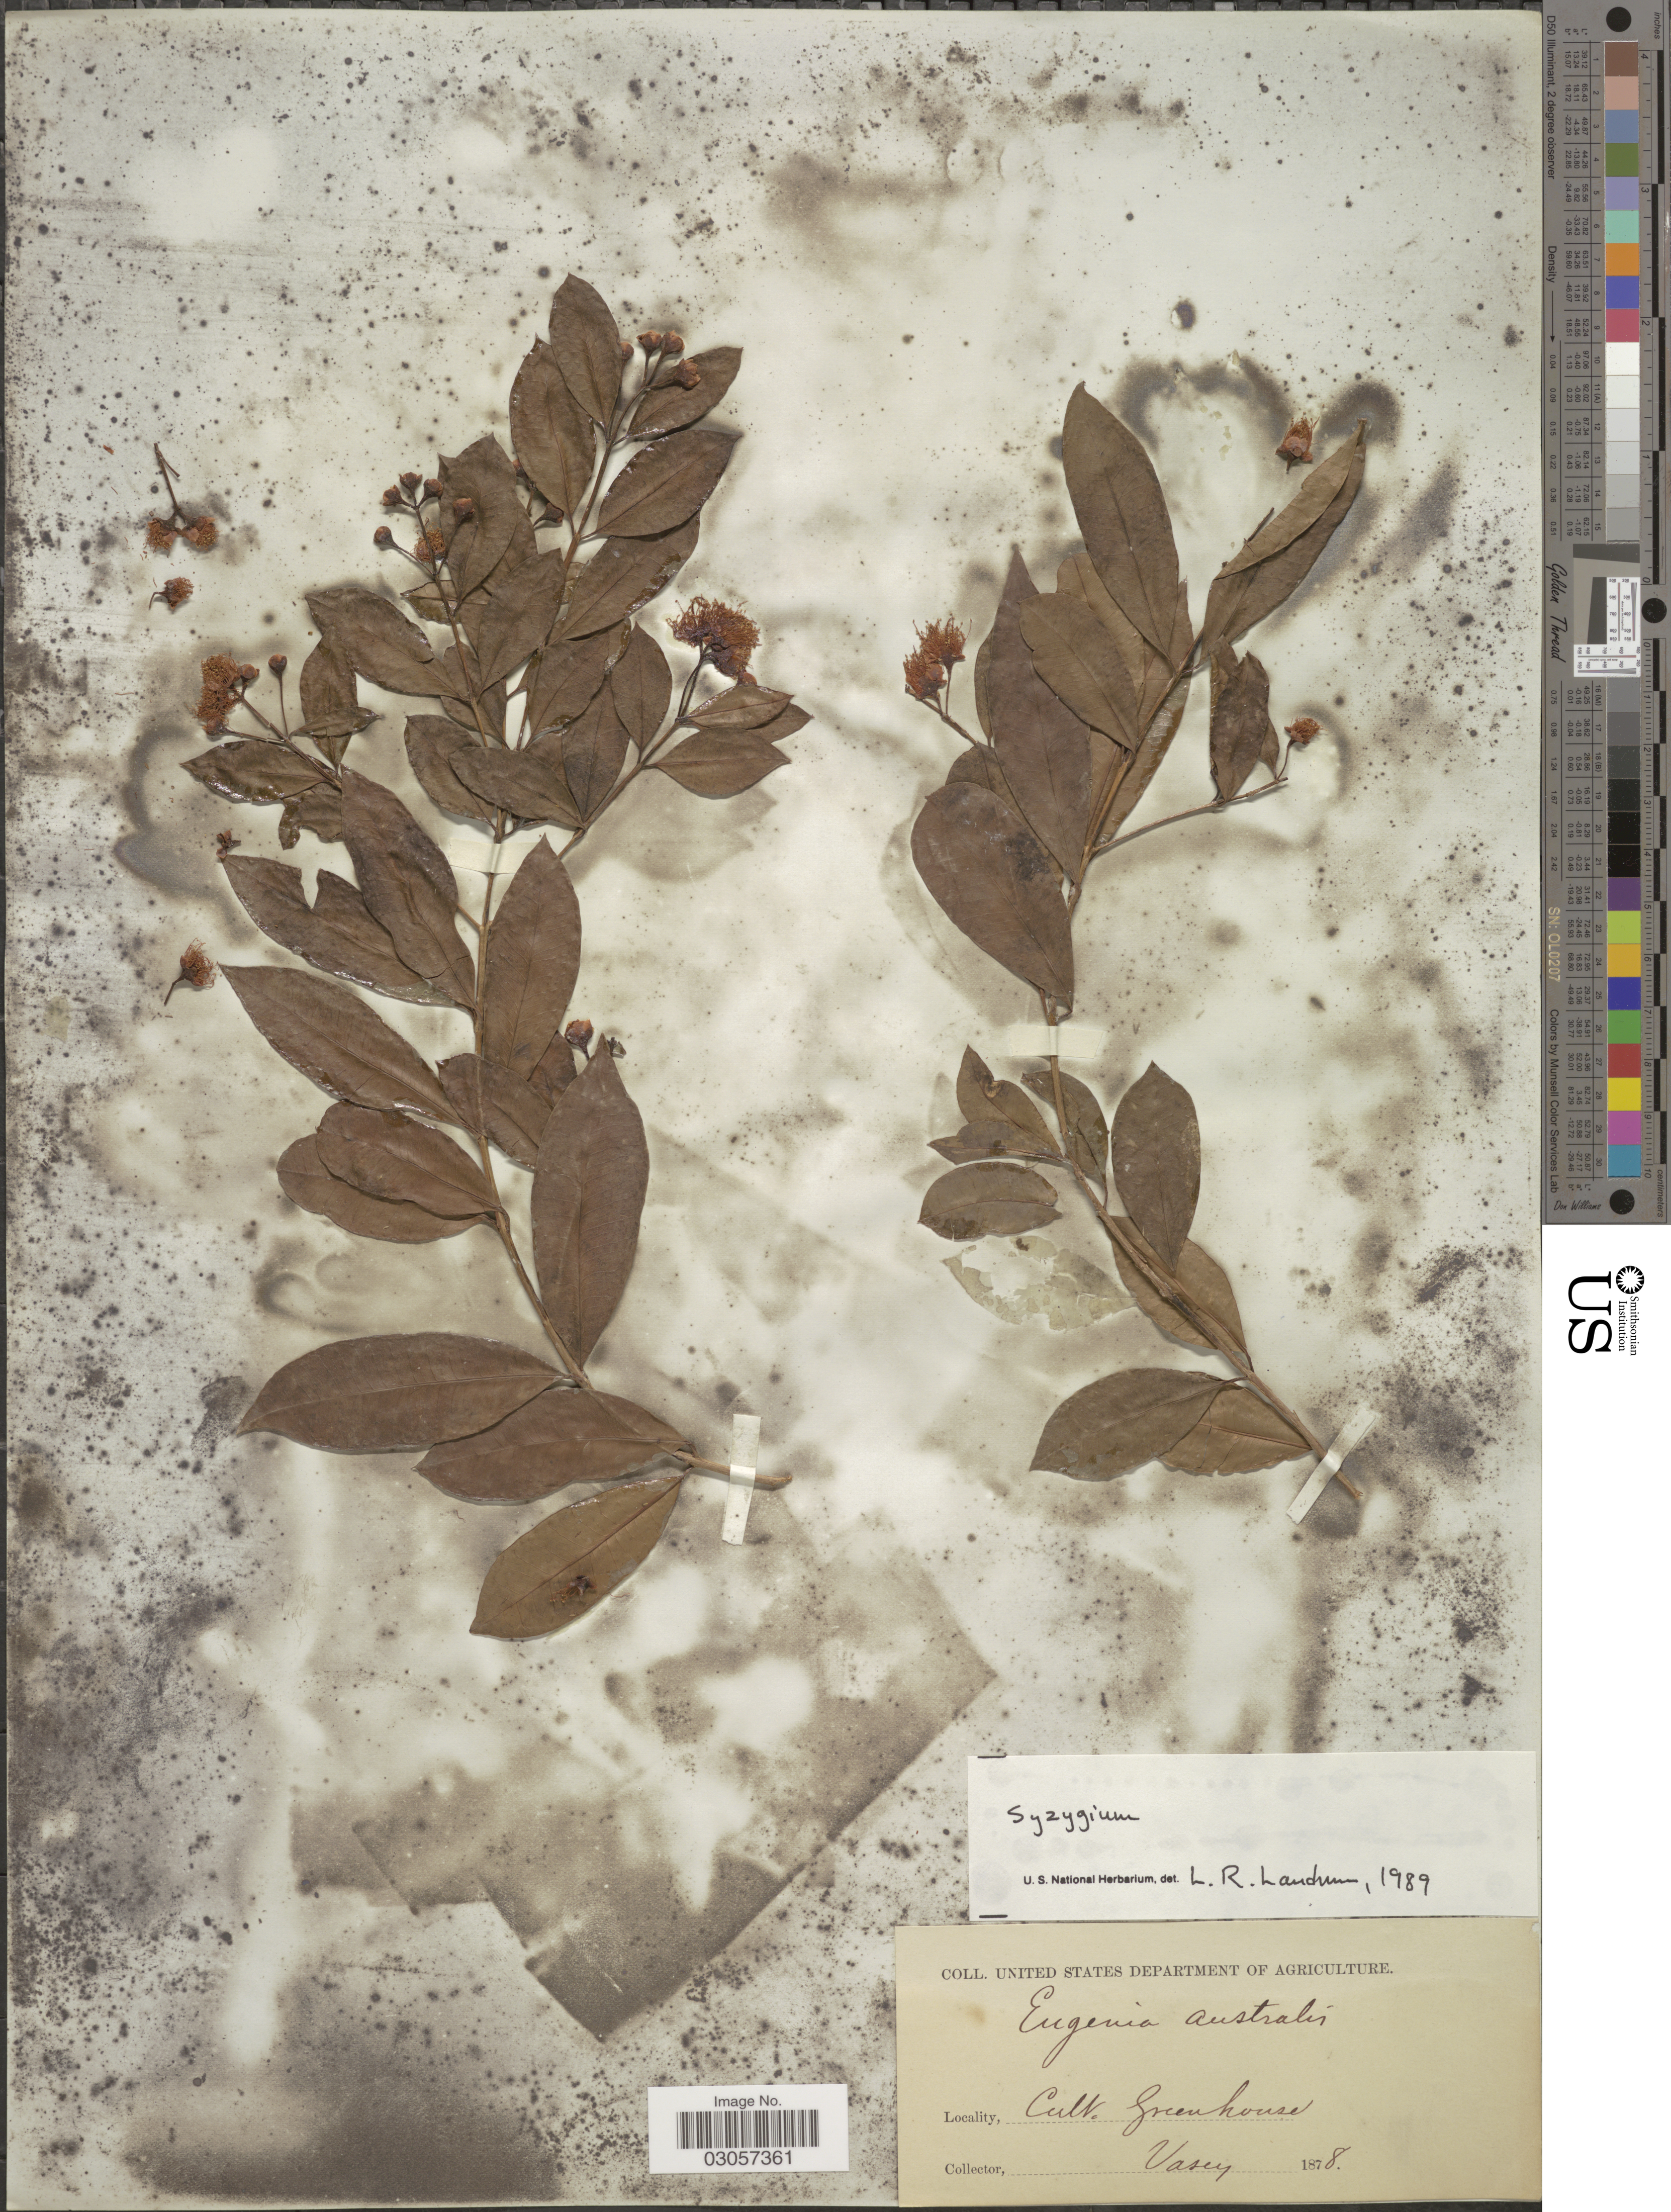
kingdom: Plantae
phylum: Tracheophyta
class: Magnoliopsida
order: Myrtales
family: Myrtaceae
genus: Syzygium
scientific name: Syzygium australe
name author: (J.C. Wendl. ex Link) B. Hyland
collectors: Vasey, --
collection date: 1878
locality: Cult. Greenhouse.